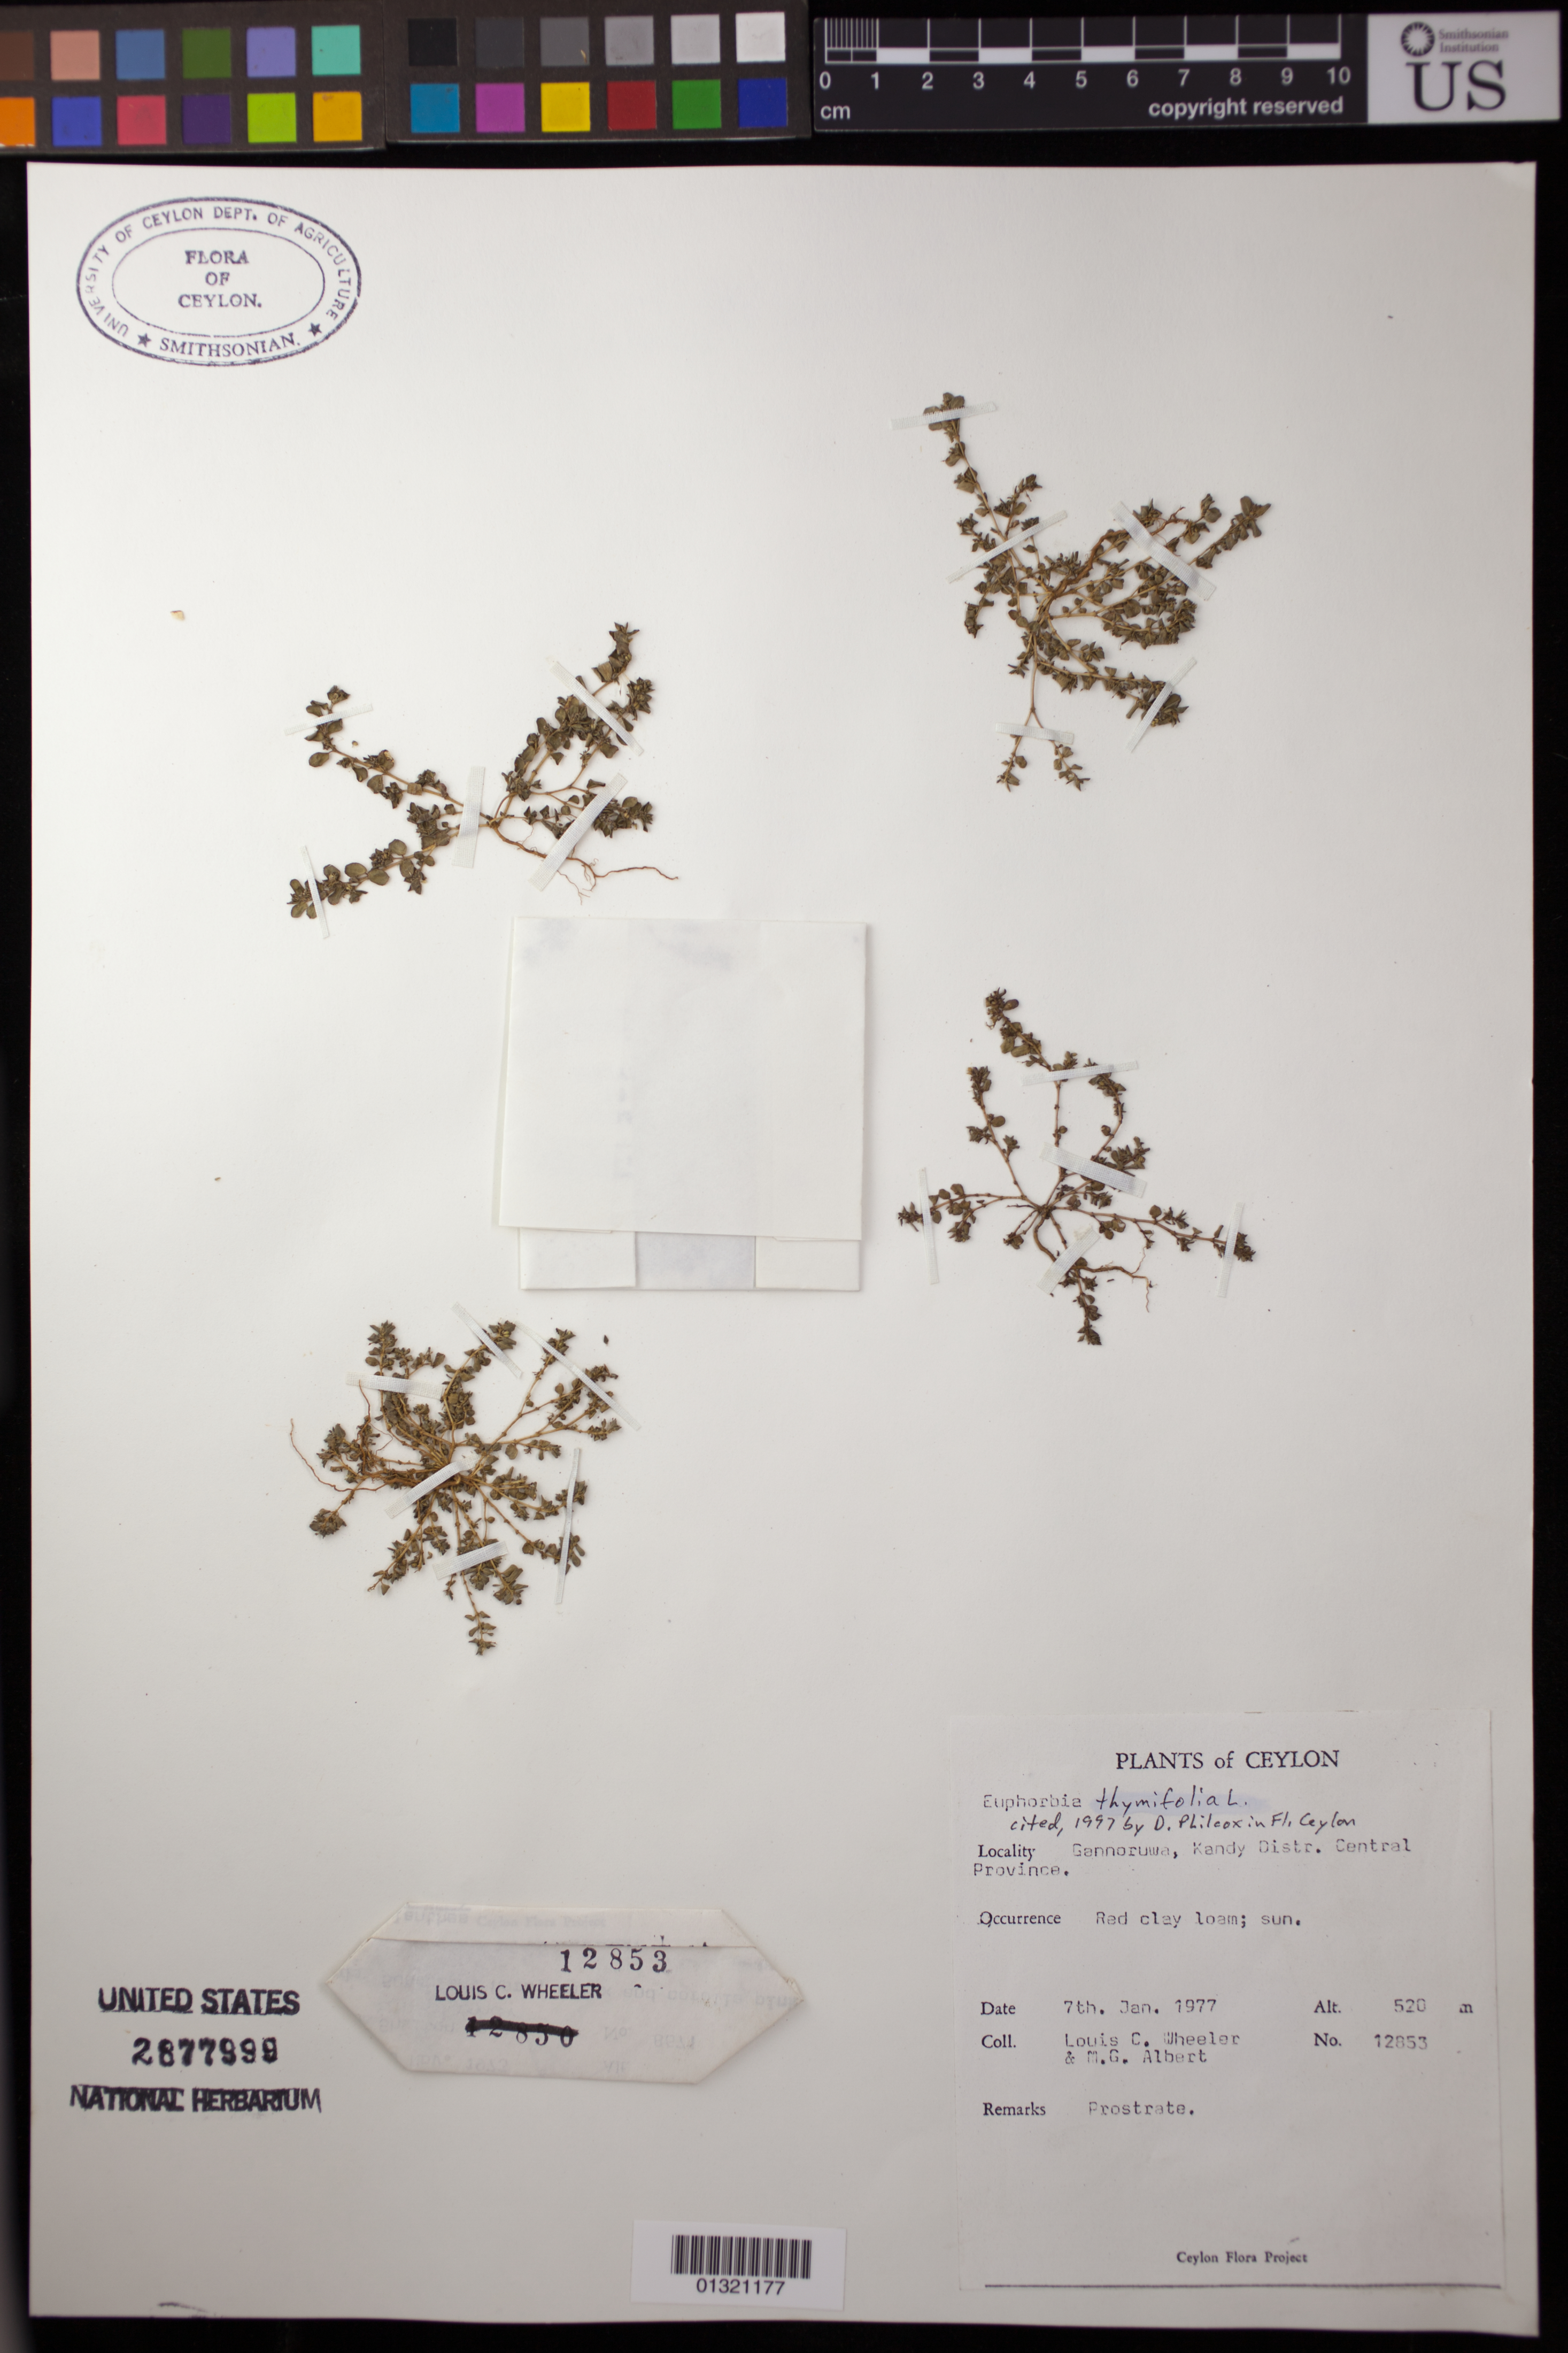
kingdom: Plantae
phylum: Tracheophyta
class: Magnoliopsida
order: Malpighiales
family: Euphorbiaceae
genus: Euphorbia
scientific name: Euphorbia thymifolia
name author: L.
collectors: L. C. Wheeler & M. G. Albert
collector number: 12853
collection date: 1977-01-07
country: Sri Lanka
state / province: Central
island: Ceylon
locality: Gannoruwa, Kandy Distr.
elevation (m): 520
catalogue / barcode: US 2877999